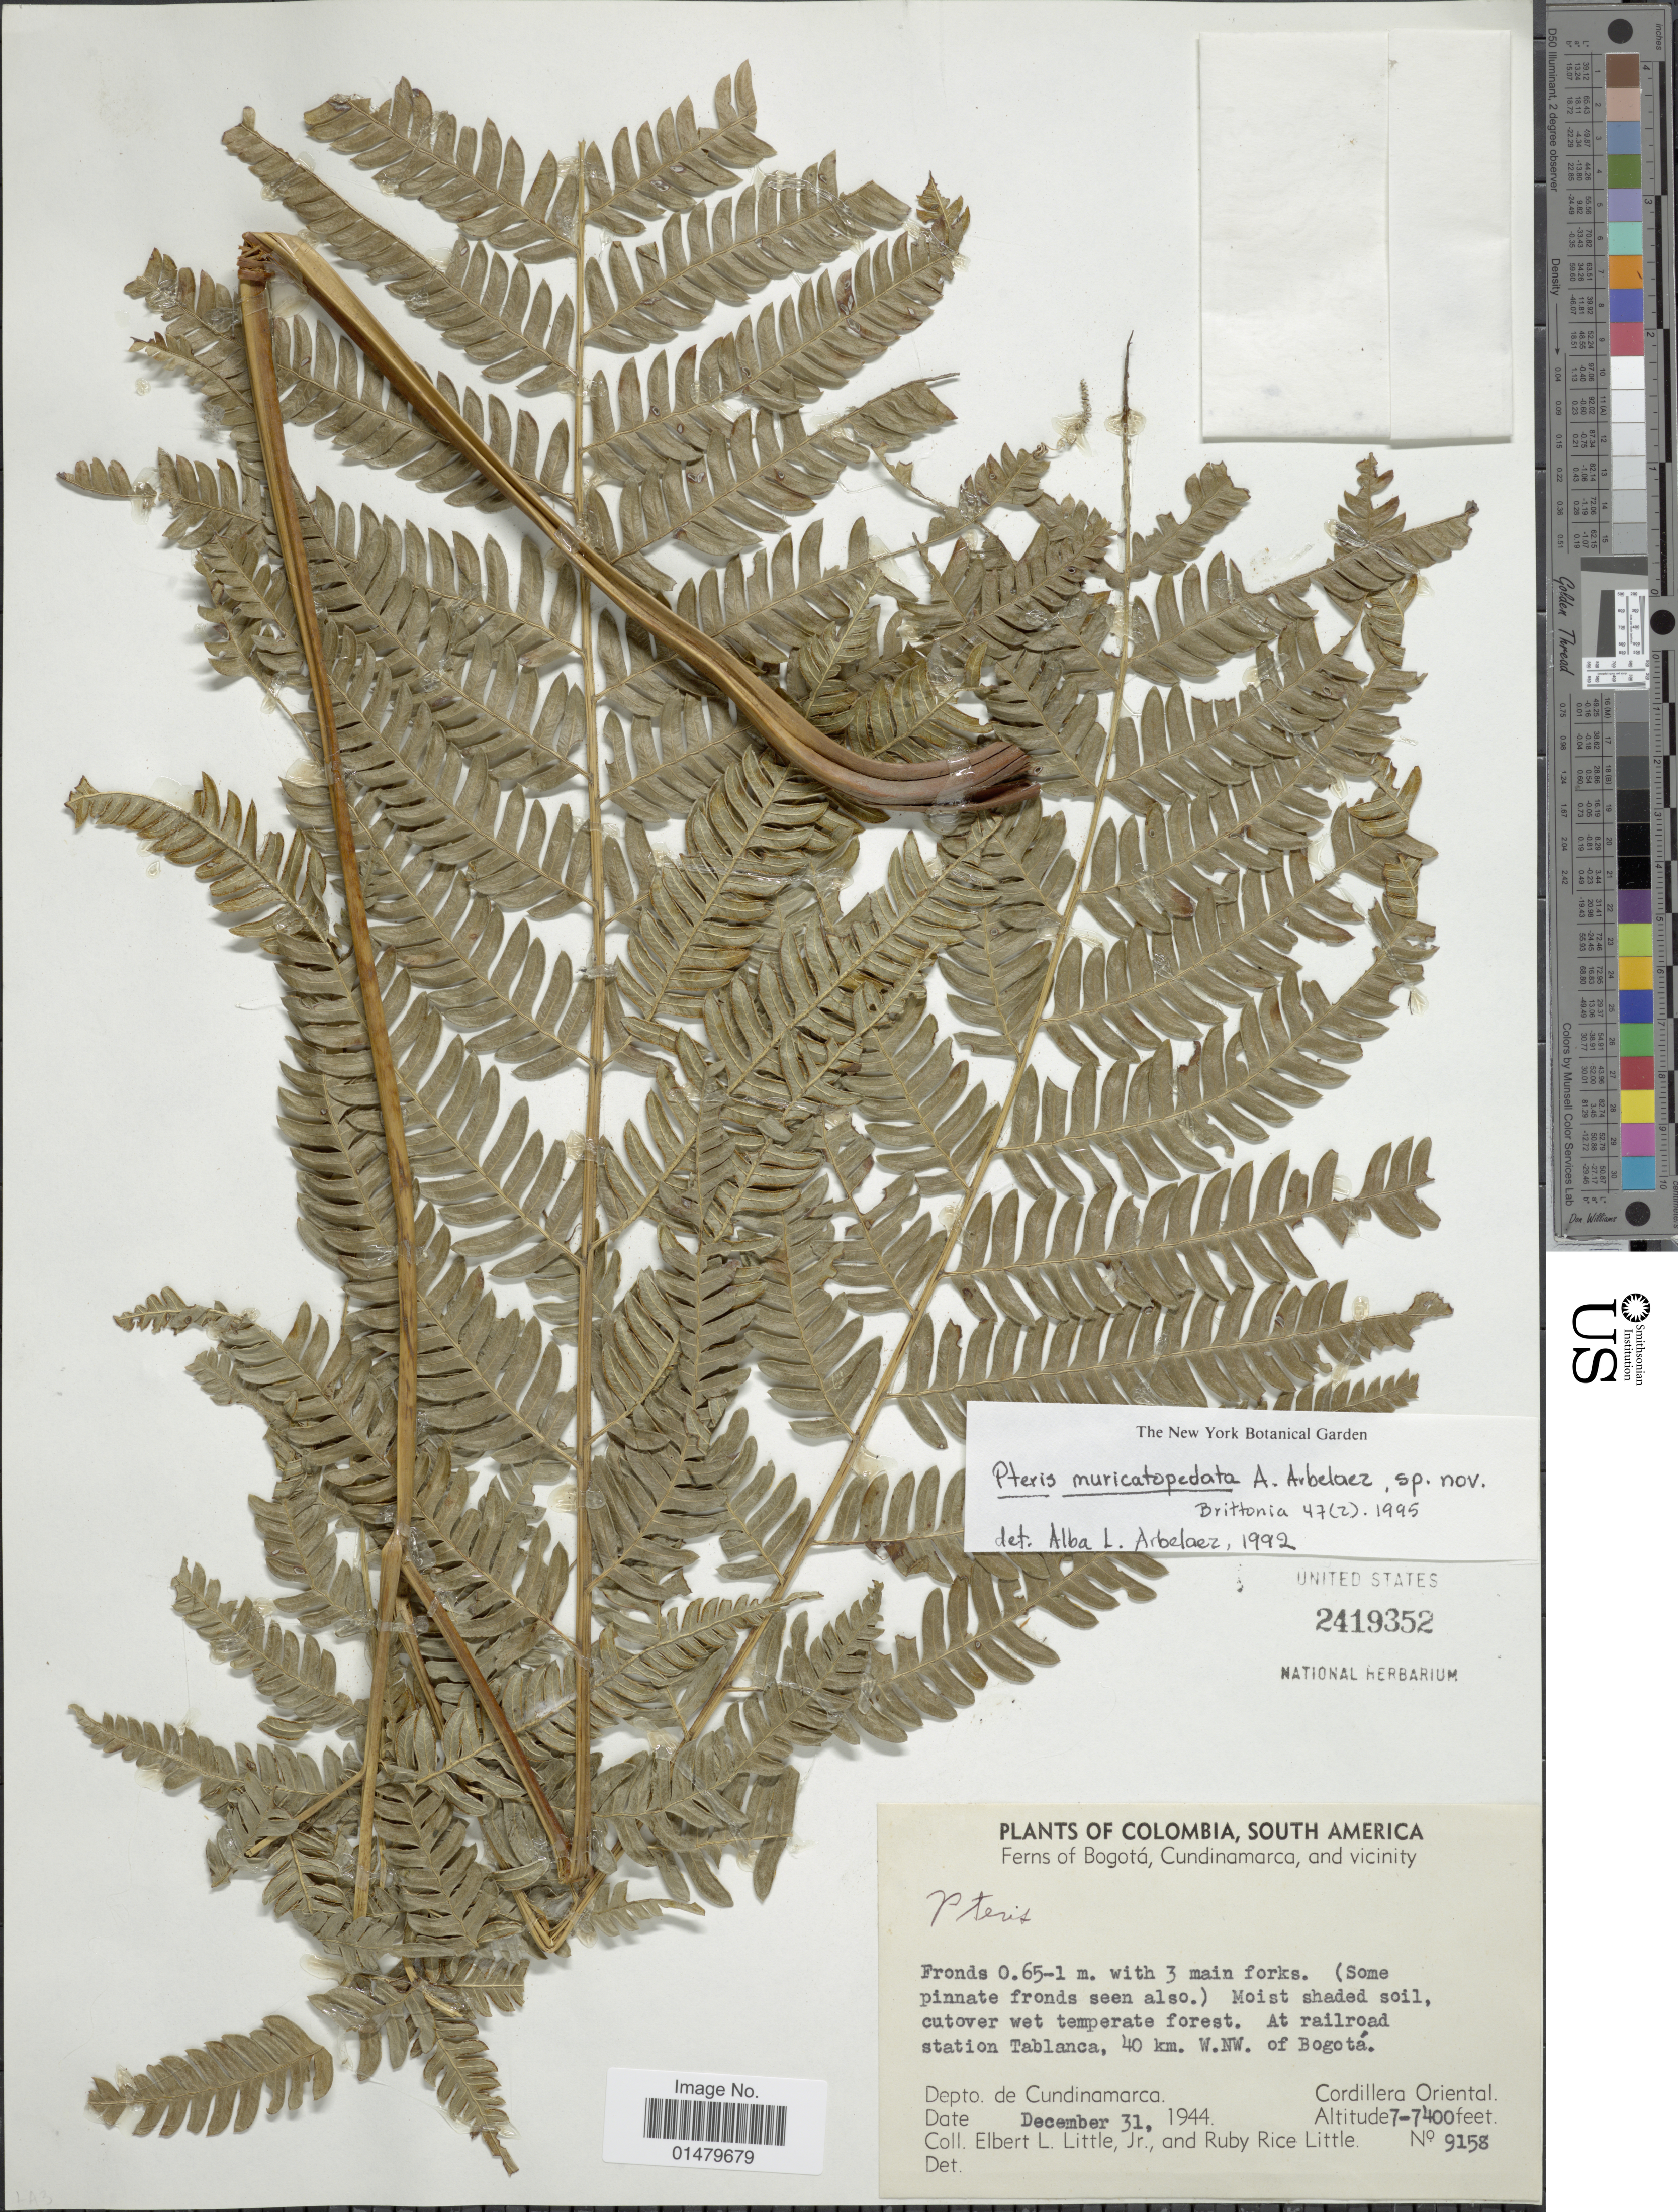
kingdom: Plantae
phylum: Tracheophyta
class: Polypodiopsida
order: Polypodiales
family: Pteridaceae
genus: Pteris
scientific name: Pteris muricatopedata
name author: A.L. Arbeláez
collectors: E. L. Little & R. R. Little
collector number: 9158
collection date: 1944-12-31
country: Colombia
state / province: Cundinamarca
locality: At railroad station Tablanca, 20 km. W.NW. of Bogota. Depto. de Cundinamarca. Cordillera Oriental.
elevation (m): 2134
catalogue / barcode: US 2419352